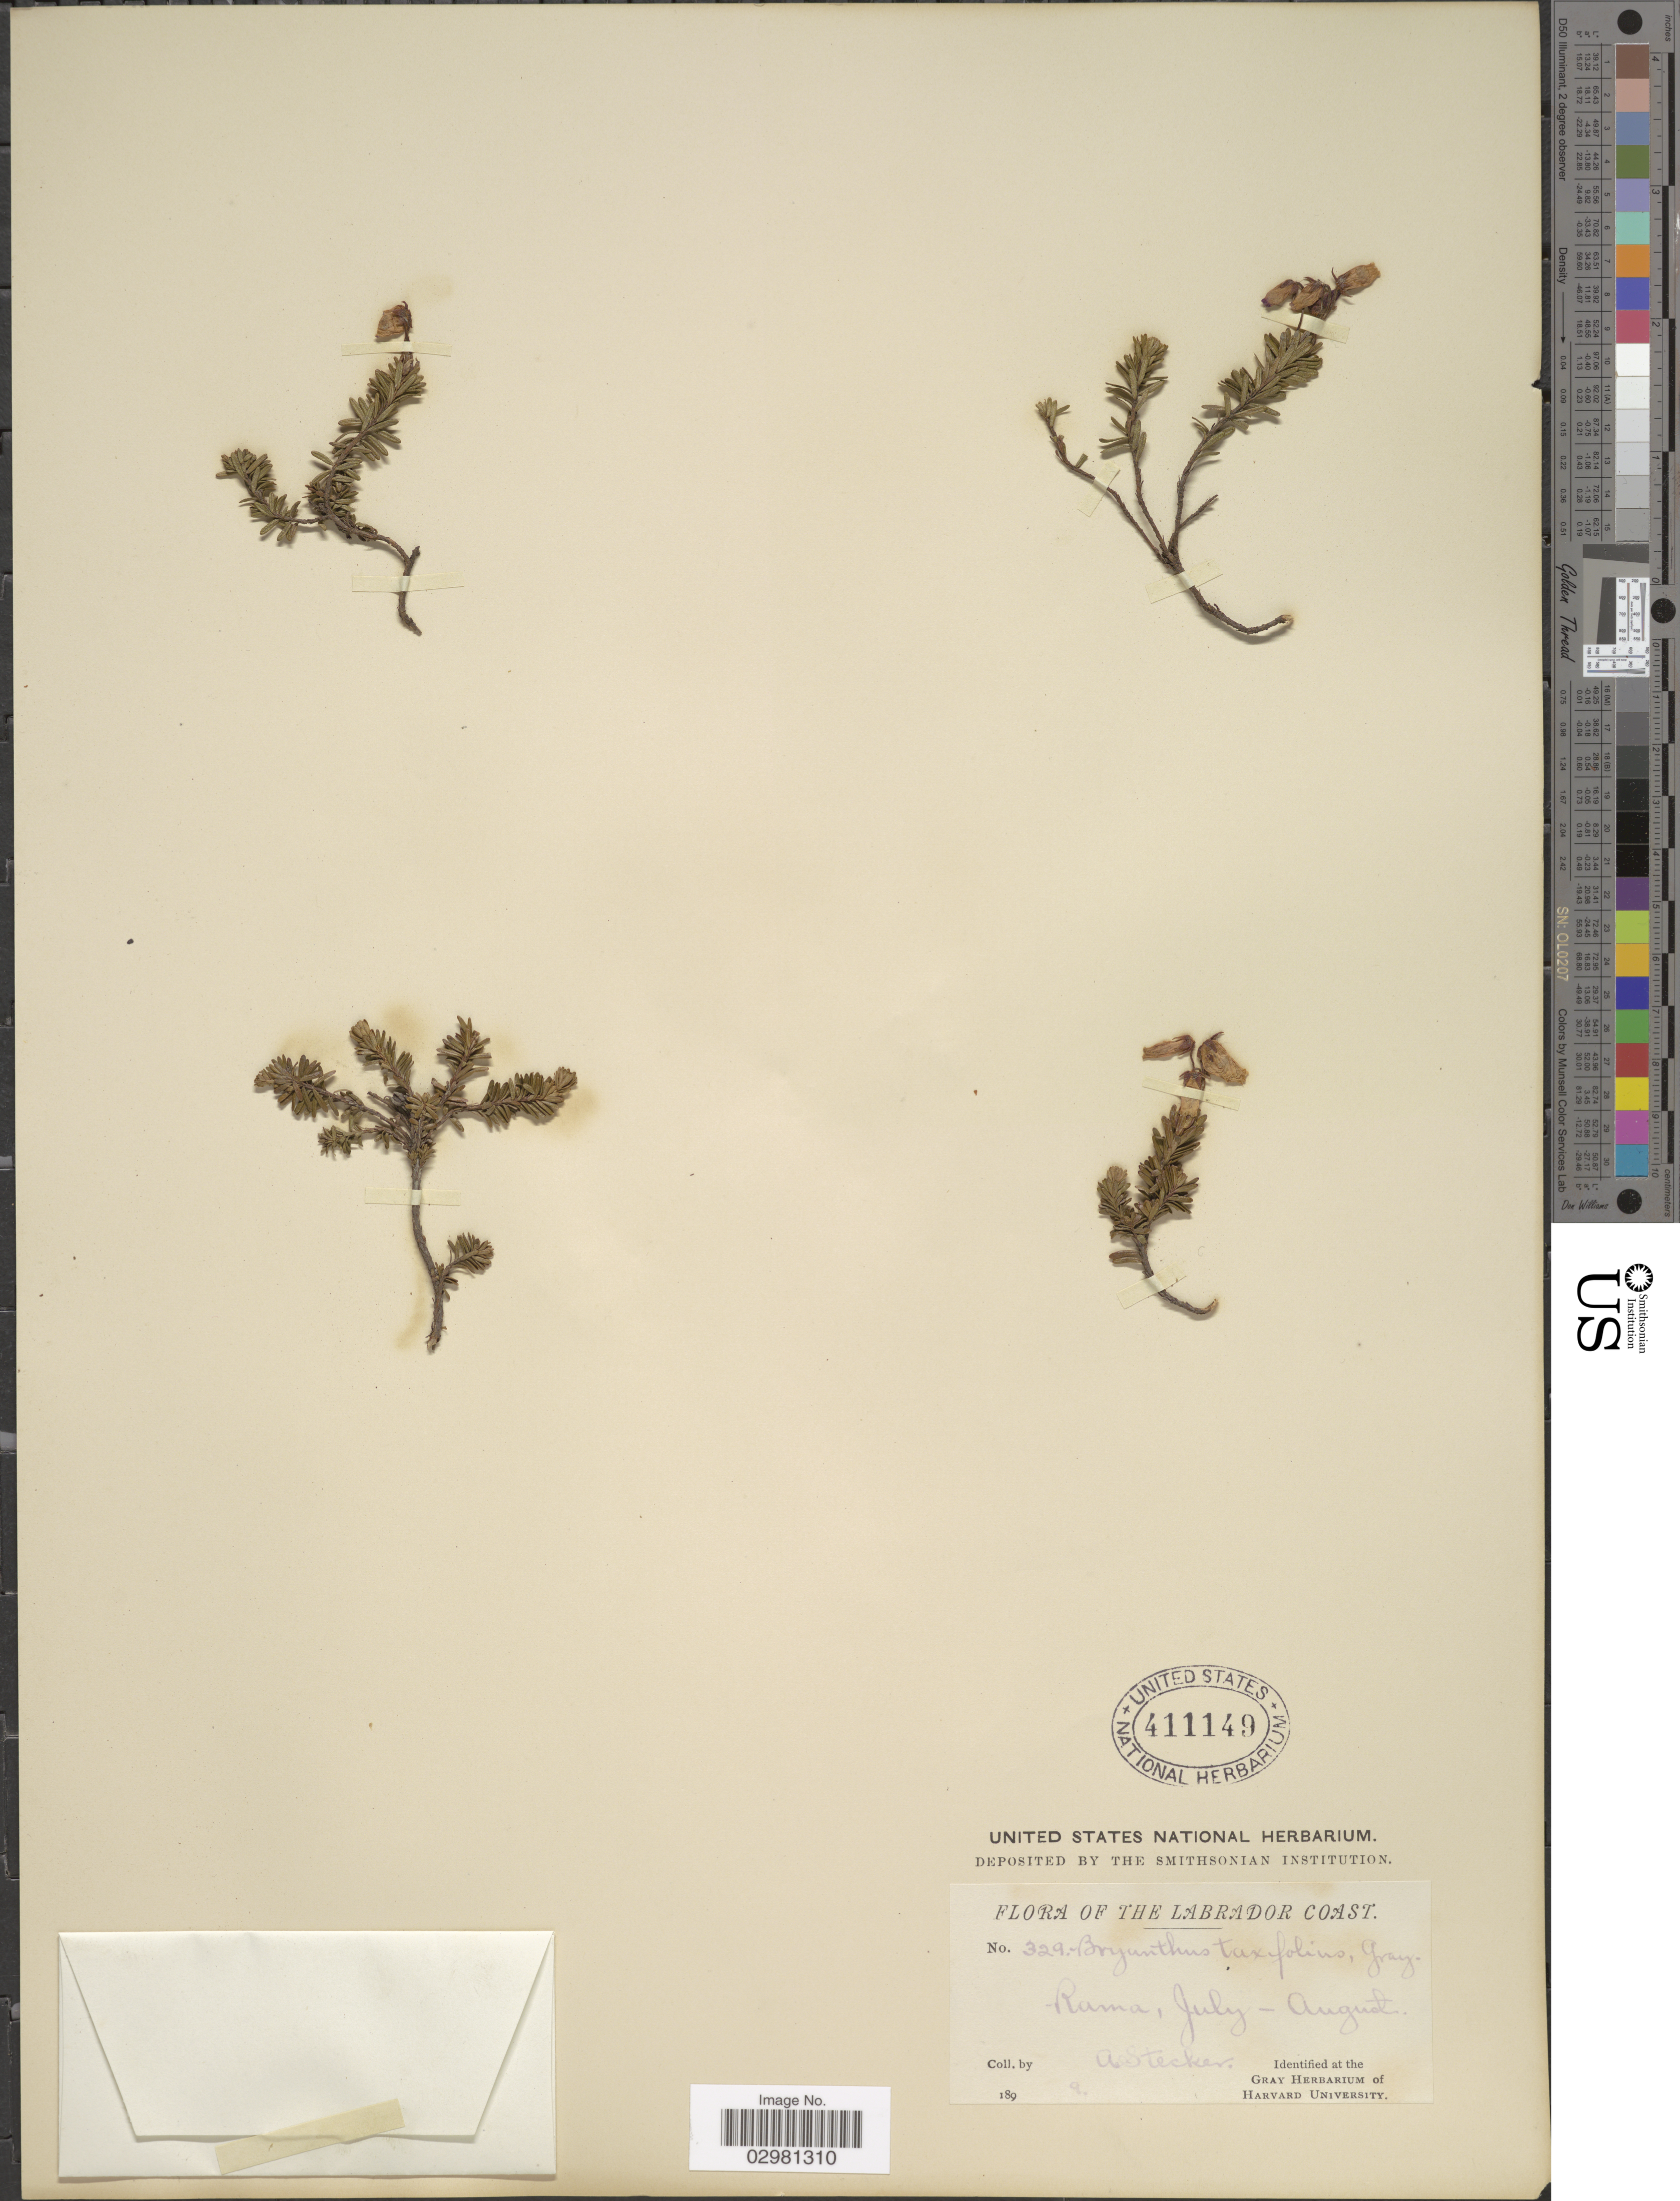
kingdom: Plantae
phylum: Tracheophyta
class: Magnoliopsida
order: Ericales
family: Ericaceae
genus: Phyllodoce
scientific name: Phyllodoce caerulea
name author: (L.) Bab.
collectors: A. Stecker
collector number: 329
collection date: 1899-07/1899-08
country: Canada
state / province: Newfoundland and Labrador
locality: Labrador Coast, Rama.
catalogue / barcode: US 411149